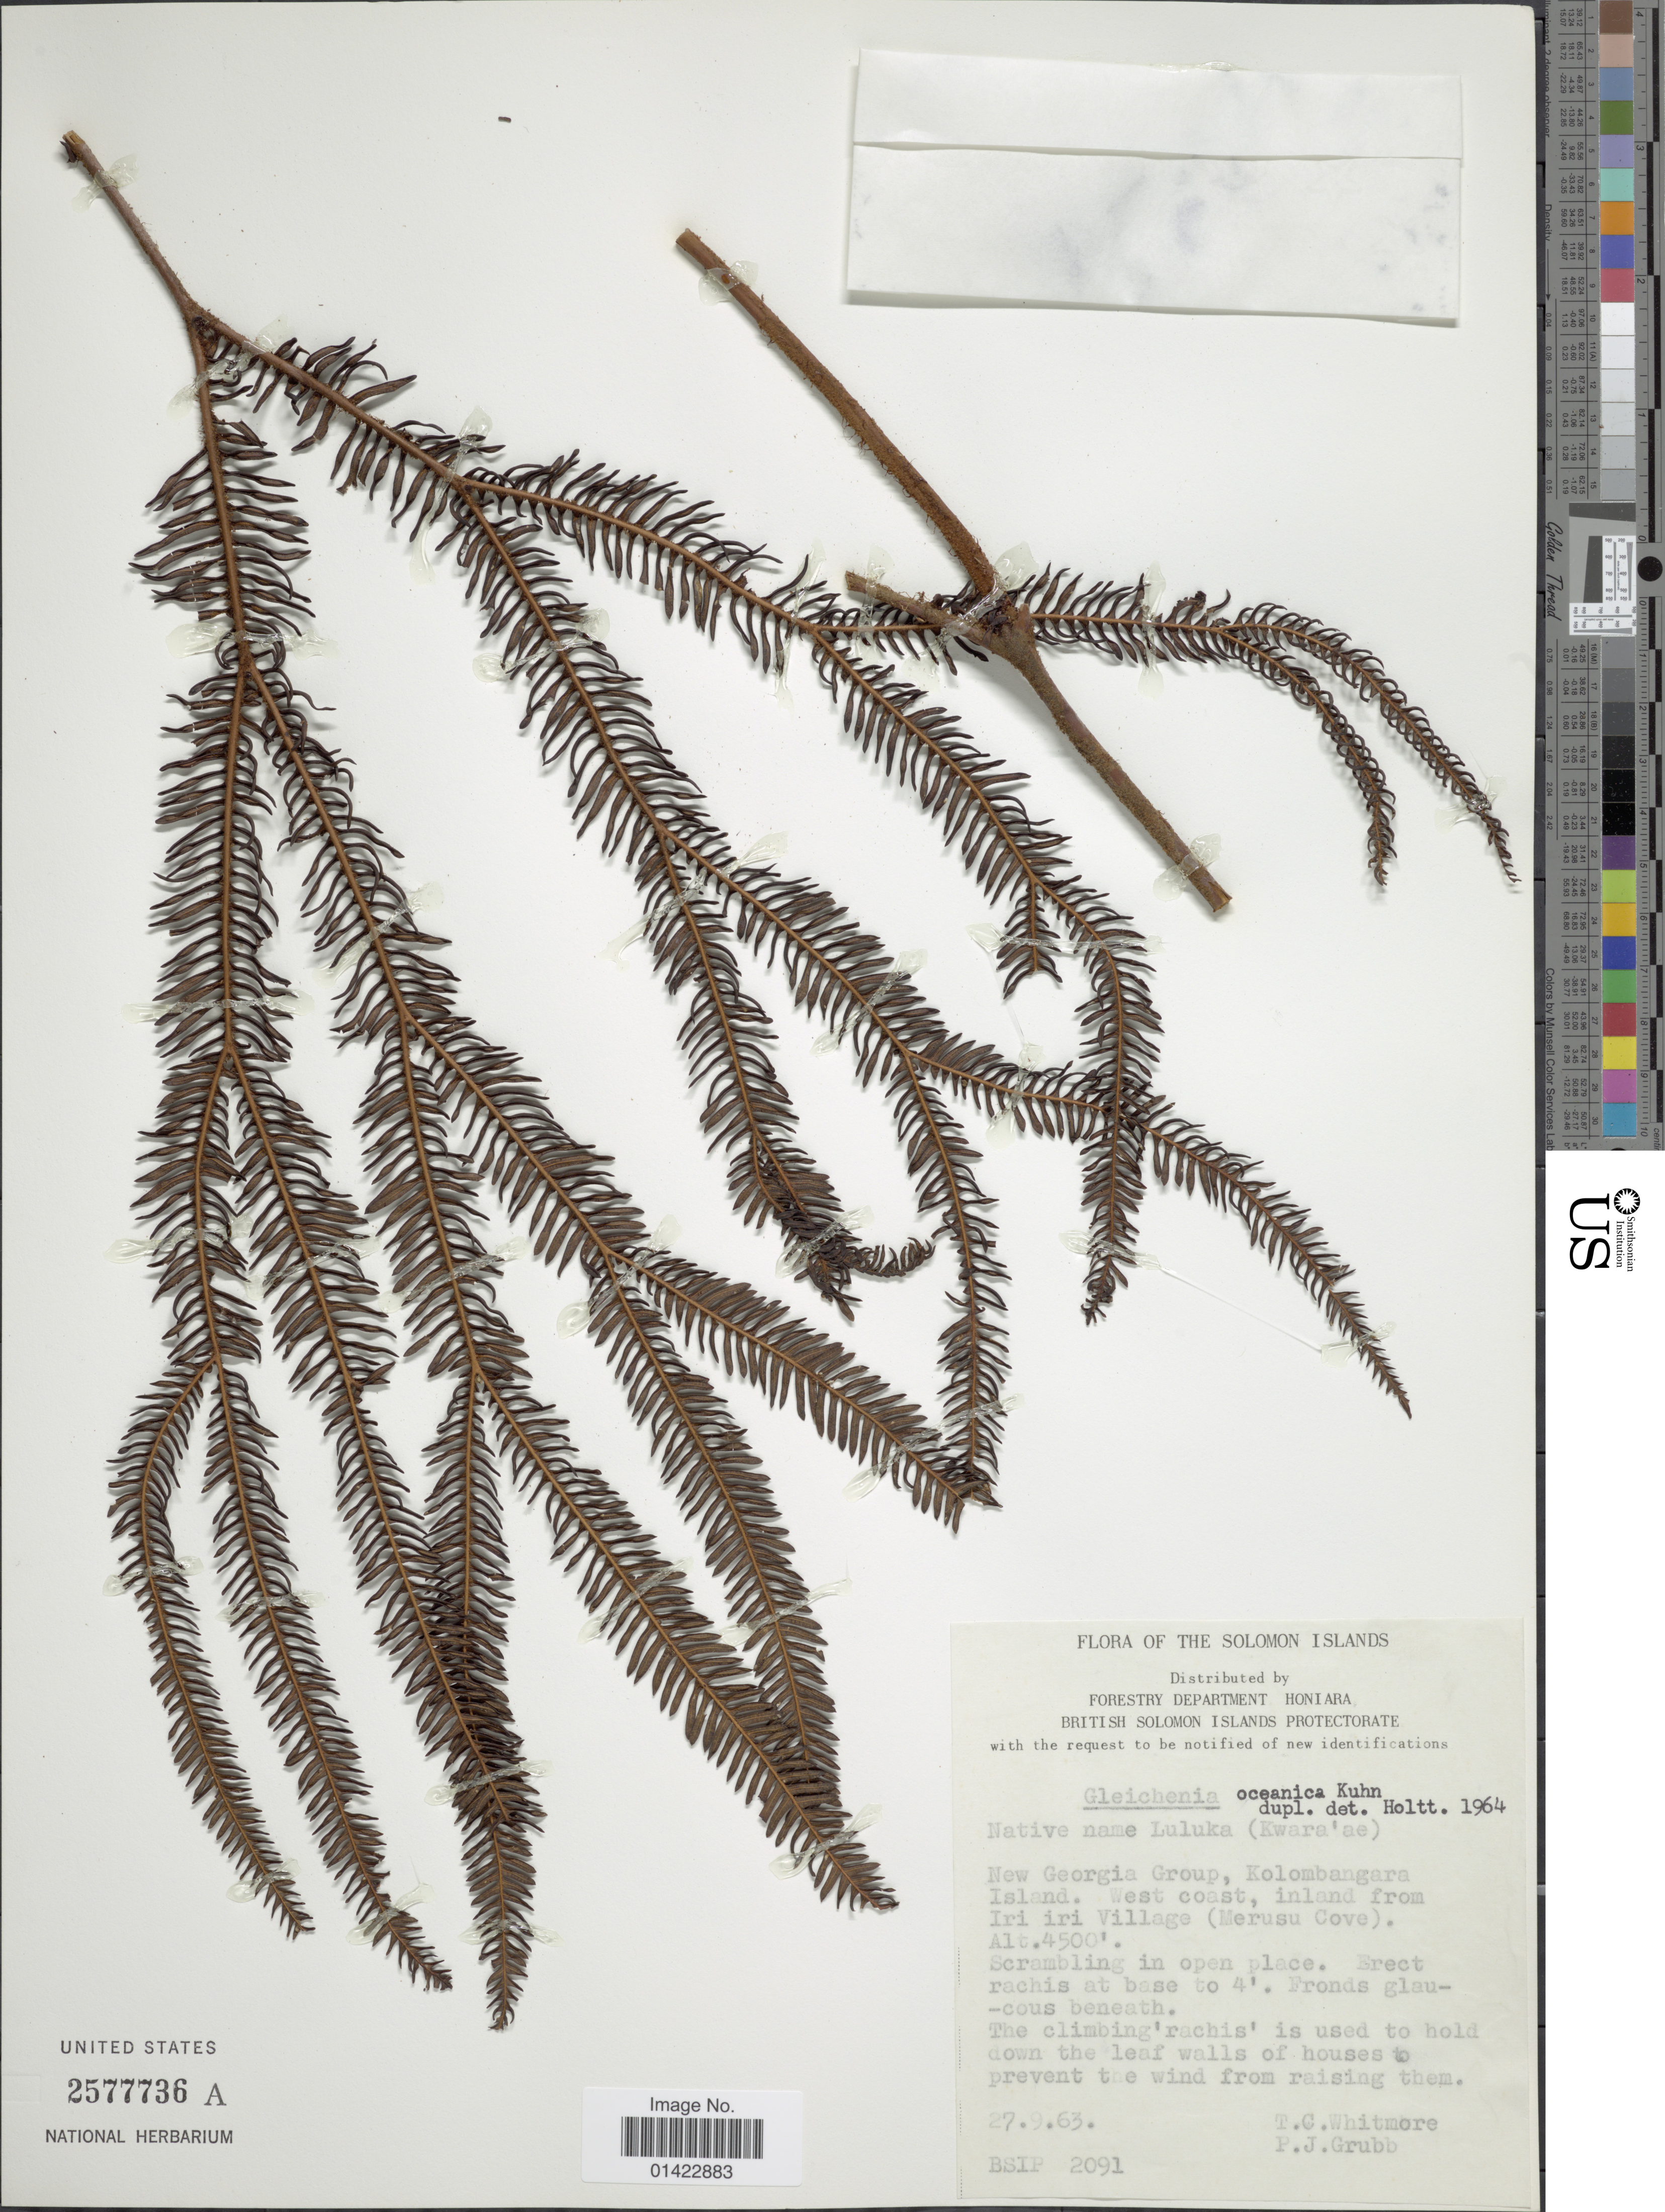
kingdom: Plantae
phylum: Tracheophyta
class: Polypodiopsida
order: Gleicheniales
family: Gleicheniaceae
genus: Sticherus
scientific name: Sticherus oceanicus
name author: (Kuhn) Ching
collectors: T. C. Whitmore & P. J. Grubb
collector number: BSIP 2091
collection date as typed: Transcribed d/m/y: 27/9/63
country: Solomon Islands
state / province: Solomon Islands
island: Kolombangara [Nduke]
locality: Kolombangara Island. West coast, inland from Iri iri Village (Merusu Cove).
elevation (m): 1372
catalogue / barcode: US 2577736A